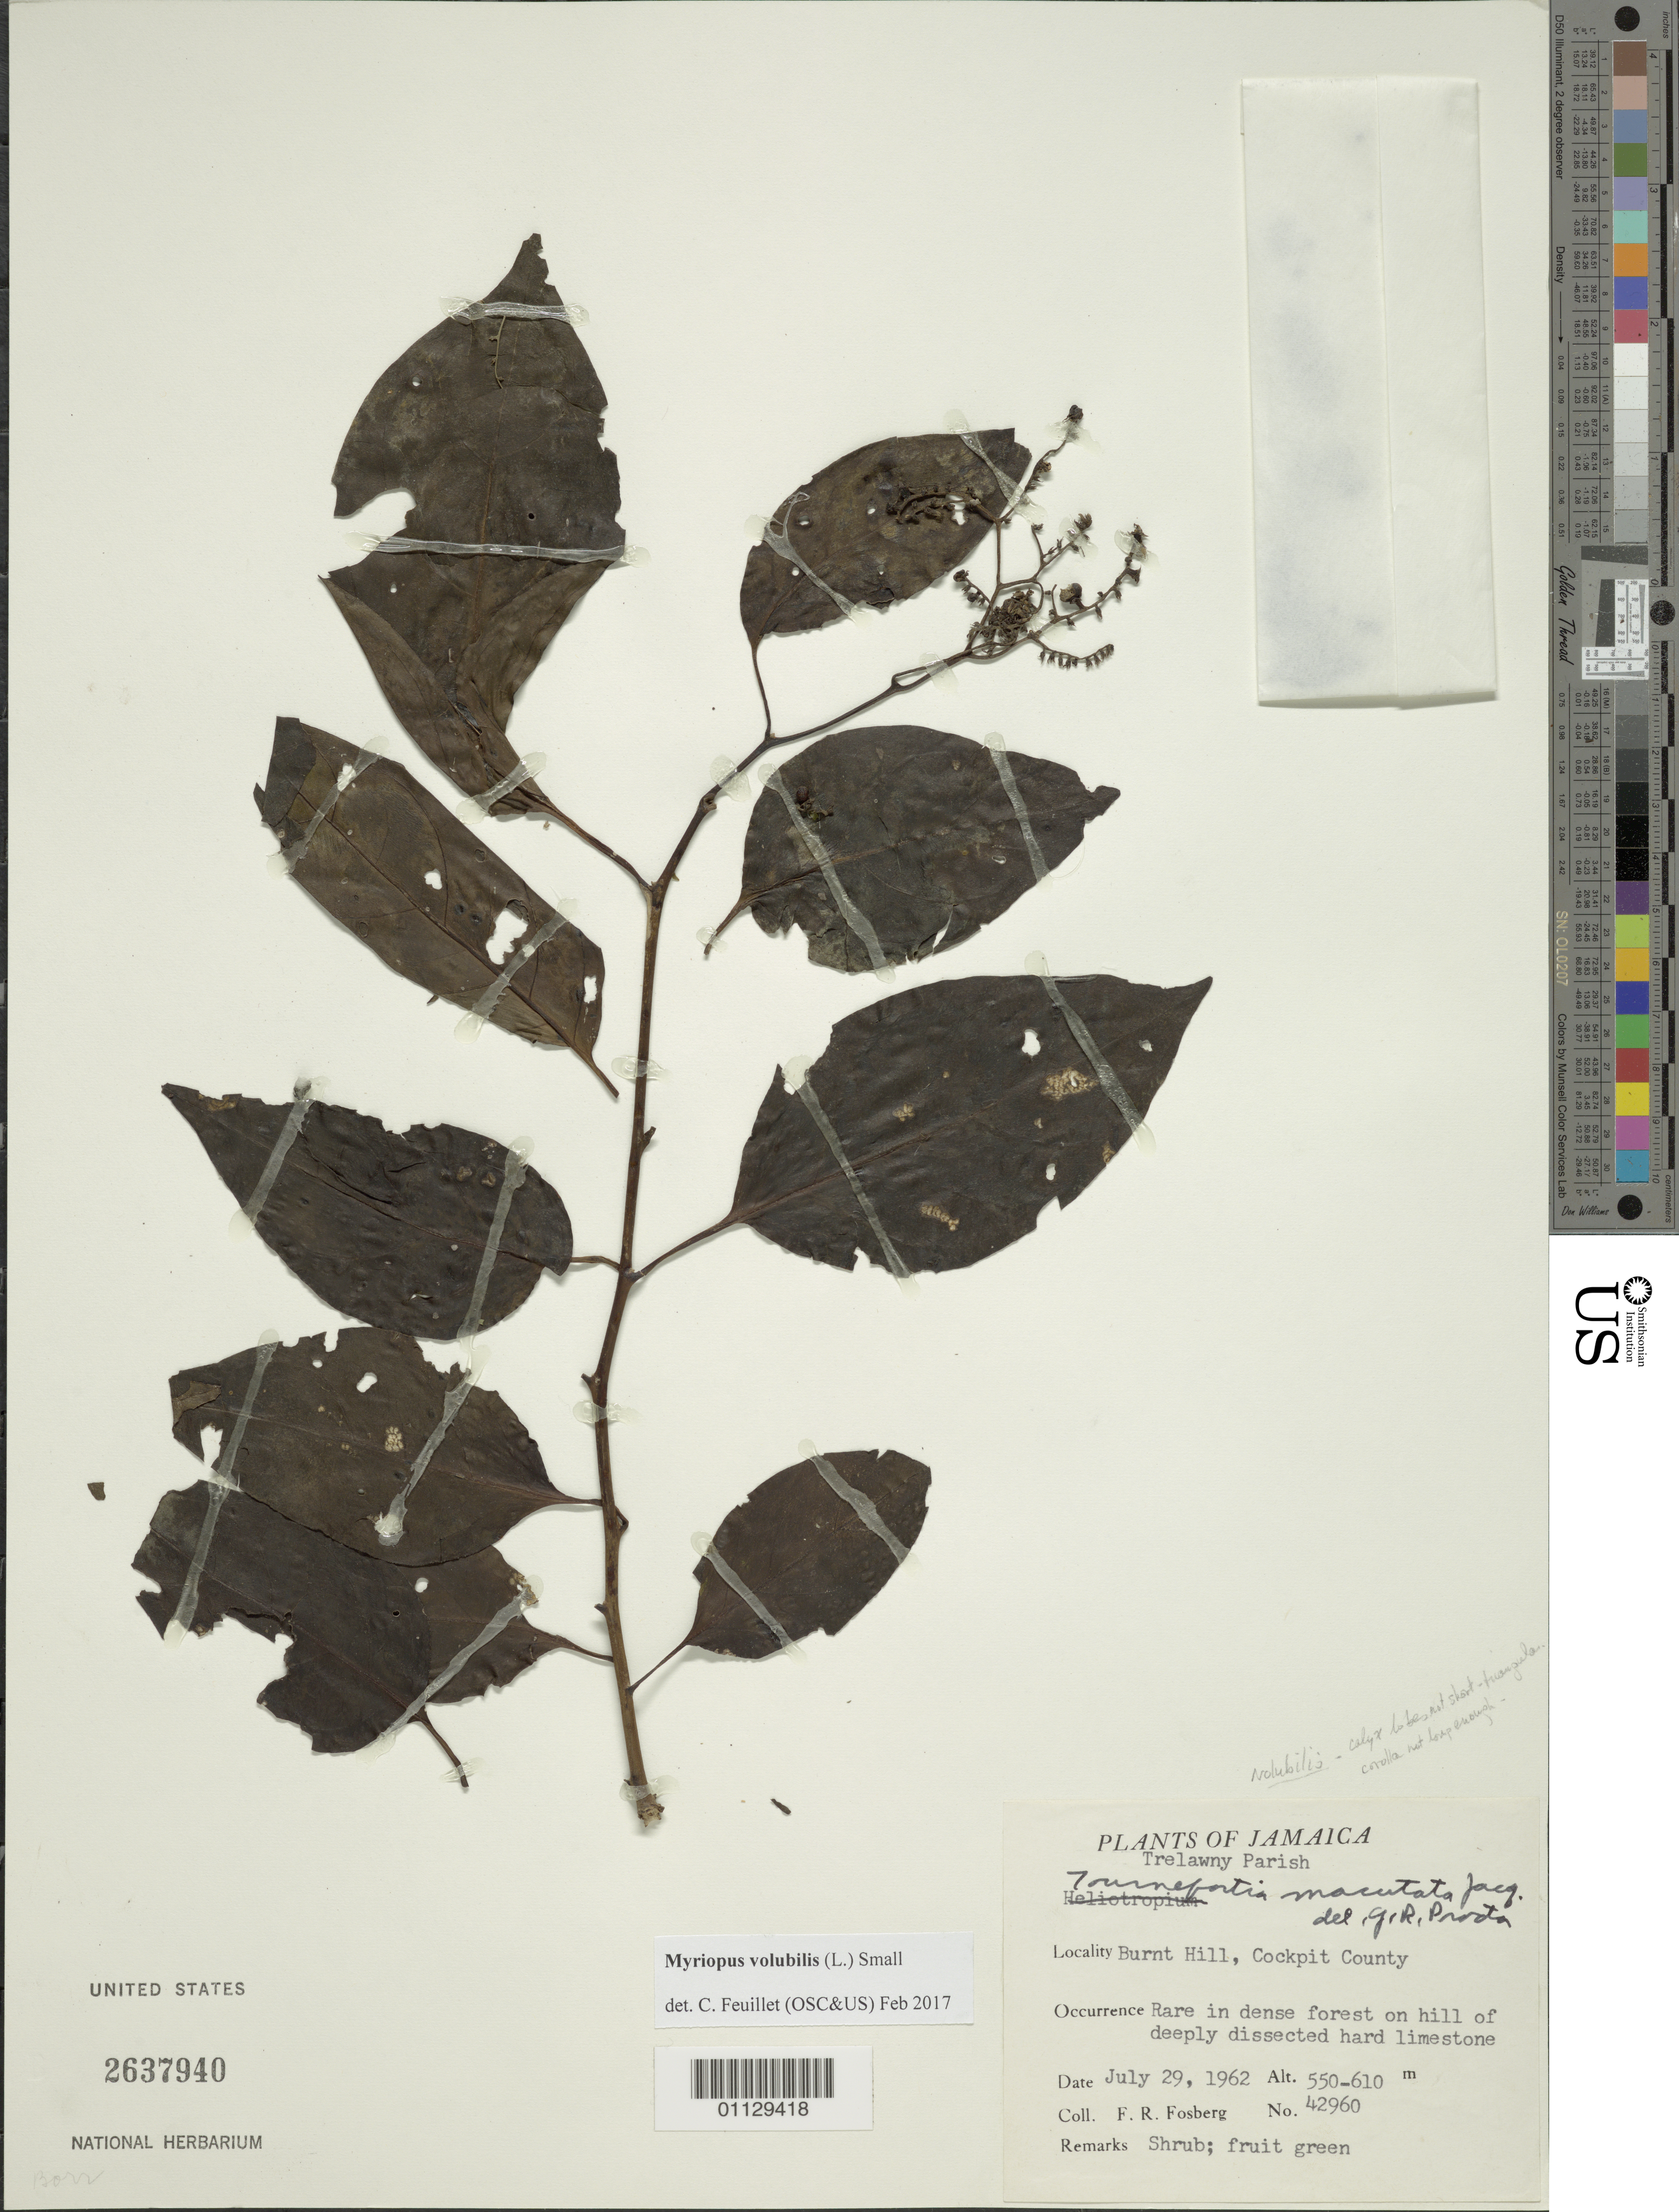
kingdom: Plantae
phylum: Tracheophyta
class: Magnoliopsida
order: Boraginales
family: Heliotropiaceae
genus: Myriopus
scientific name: Myriopus volubilis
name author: (L.) Small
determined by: Feuillet, C.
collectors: F. R. Fosberg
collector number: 42960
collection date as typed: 29 Jul 1962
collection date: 1962-07-29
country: Jamaica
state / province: Trelawny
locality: Burnt Hill, Cockpit County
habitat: Rare in dense forest on hill of deeply dissected hard limestone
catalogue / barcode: US 2637940